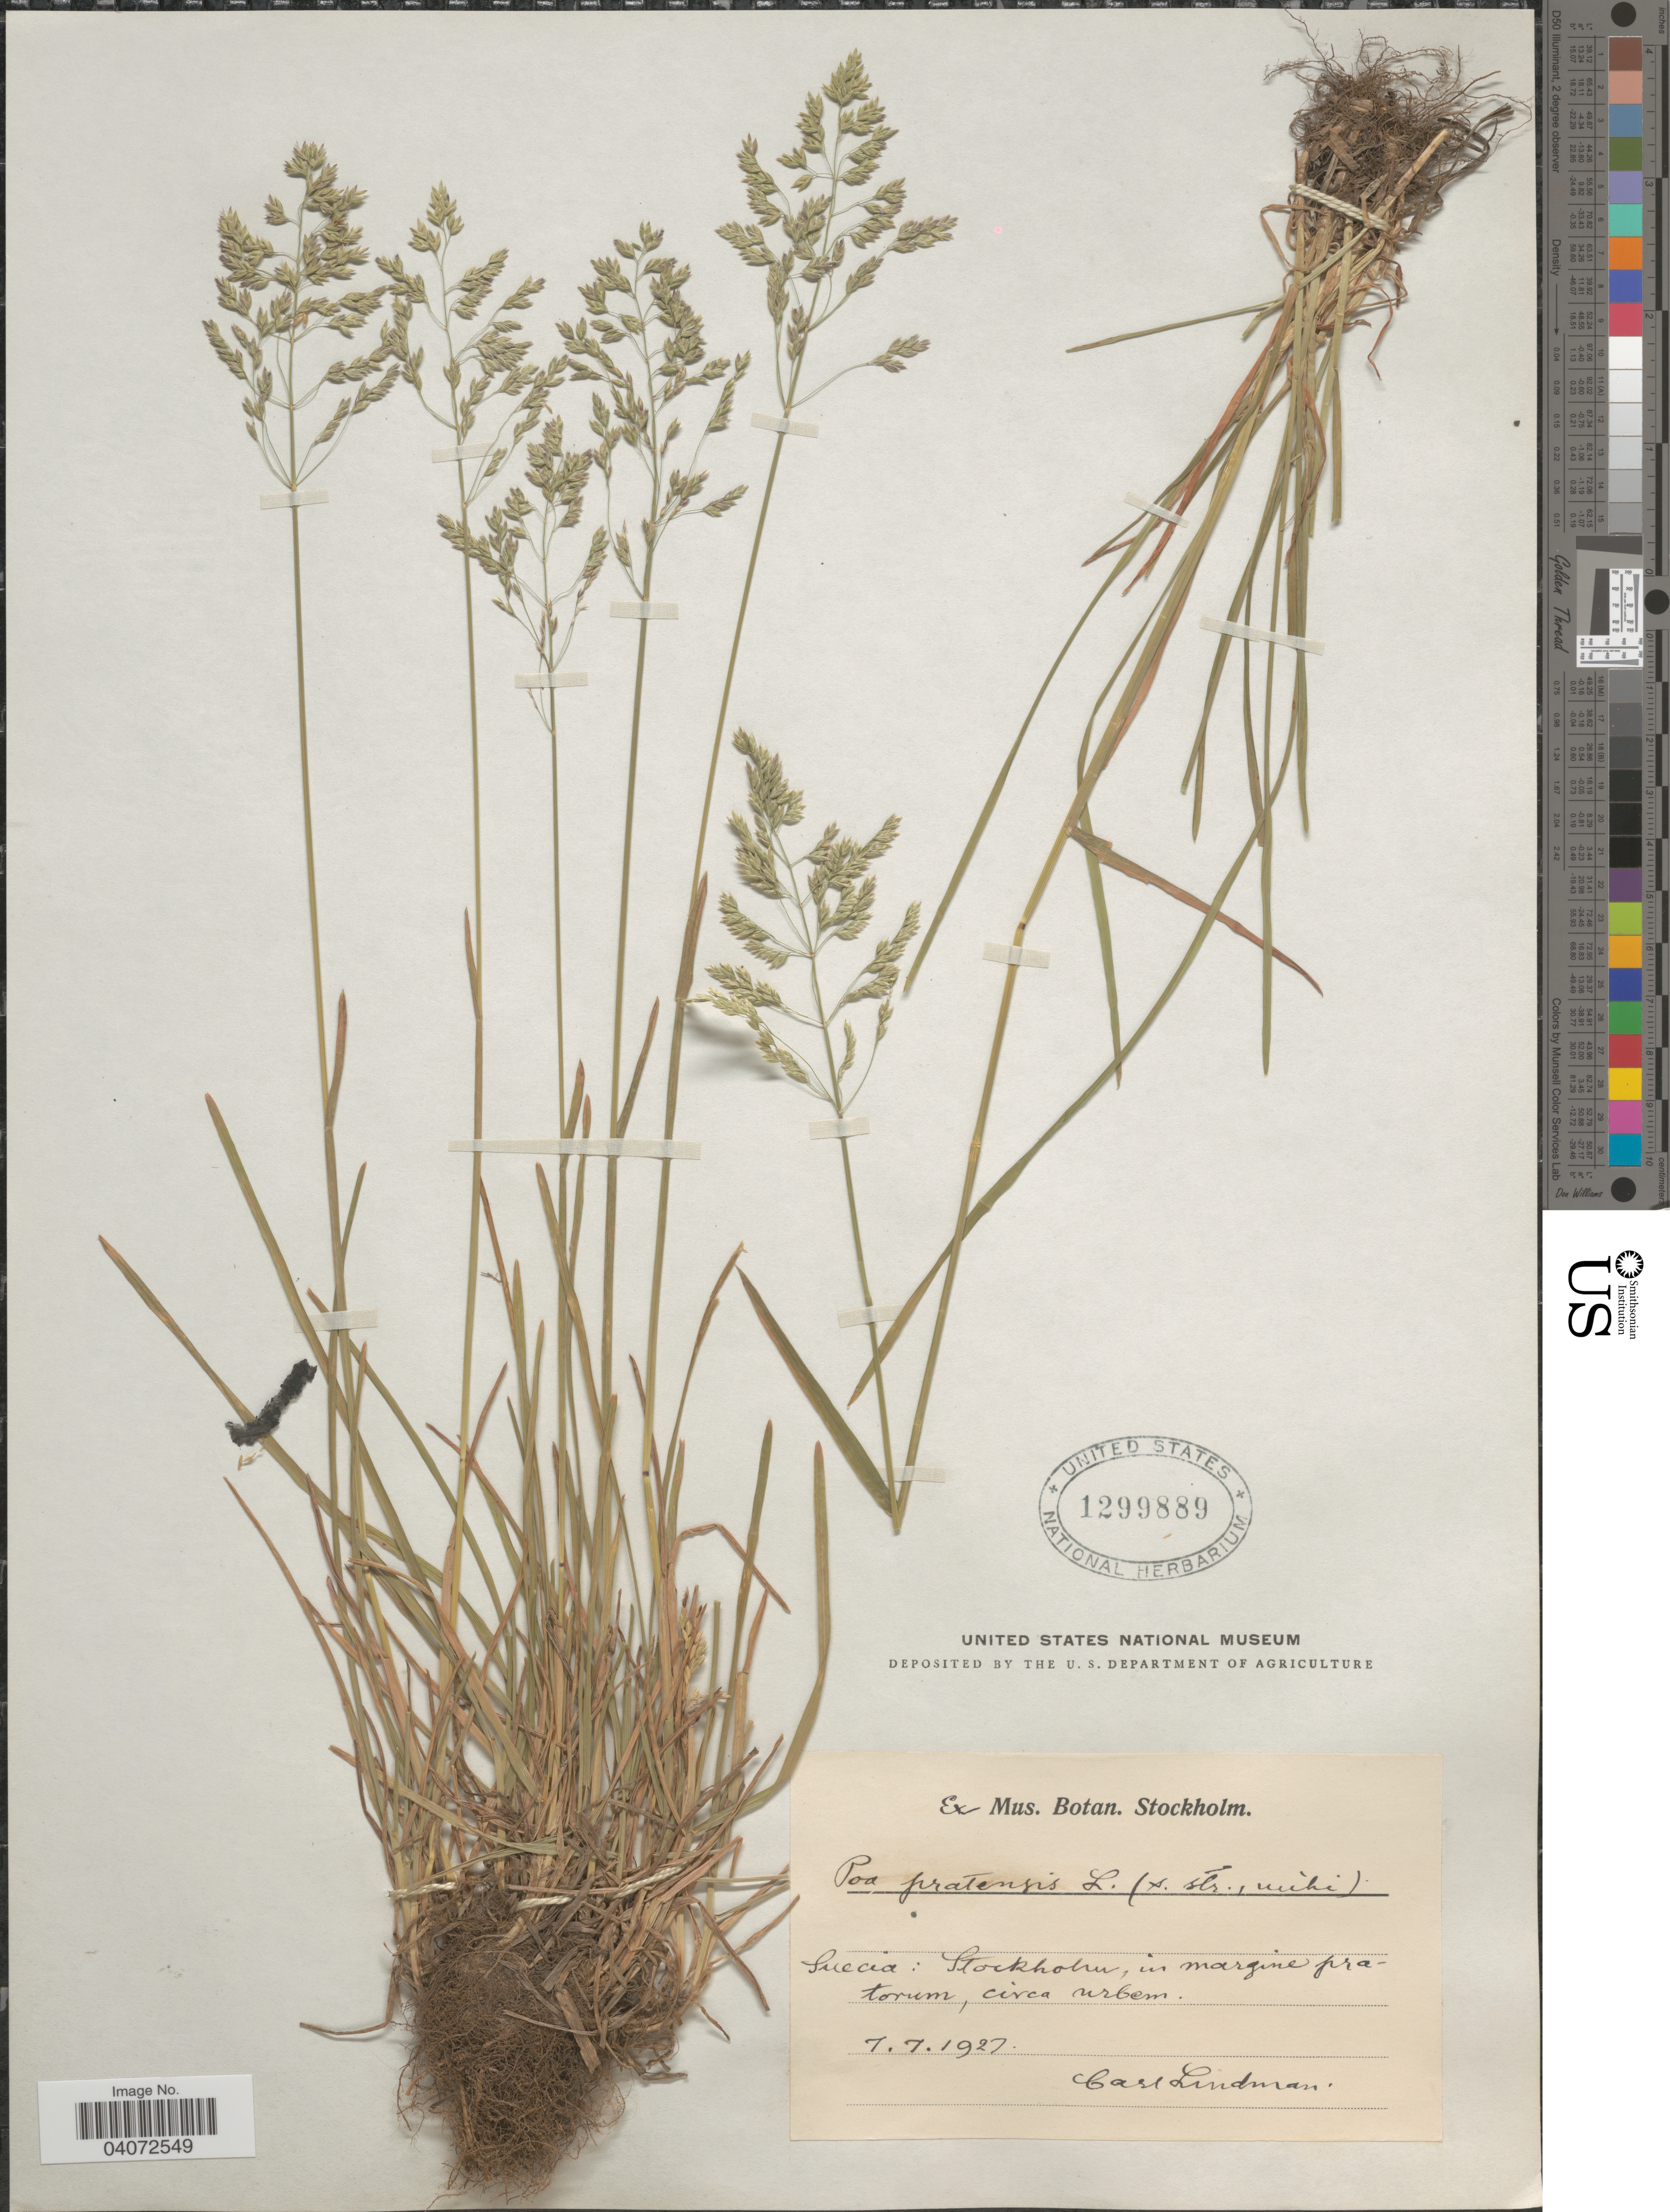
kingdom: Plantae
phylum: Tracheophyta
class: Liliopsida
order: Poales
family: Poaceae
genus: Poa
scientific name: Poa pratensis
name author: L.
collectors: C. A. M. Lindman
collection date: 1927-07-07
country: Sweden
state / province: Stockholm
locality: Suecia: in margine pratorum, circa urbem.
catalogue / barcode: US 1299889